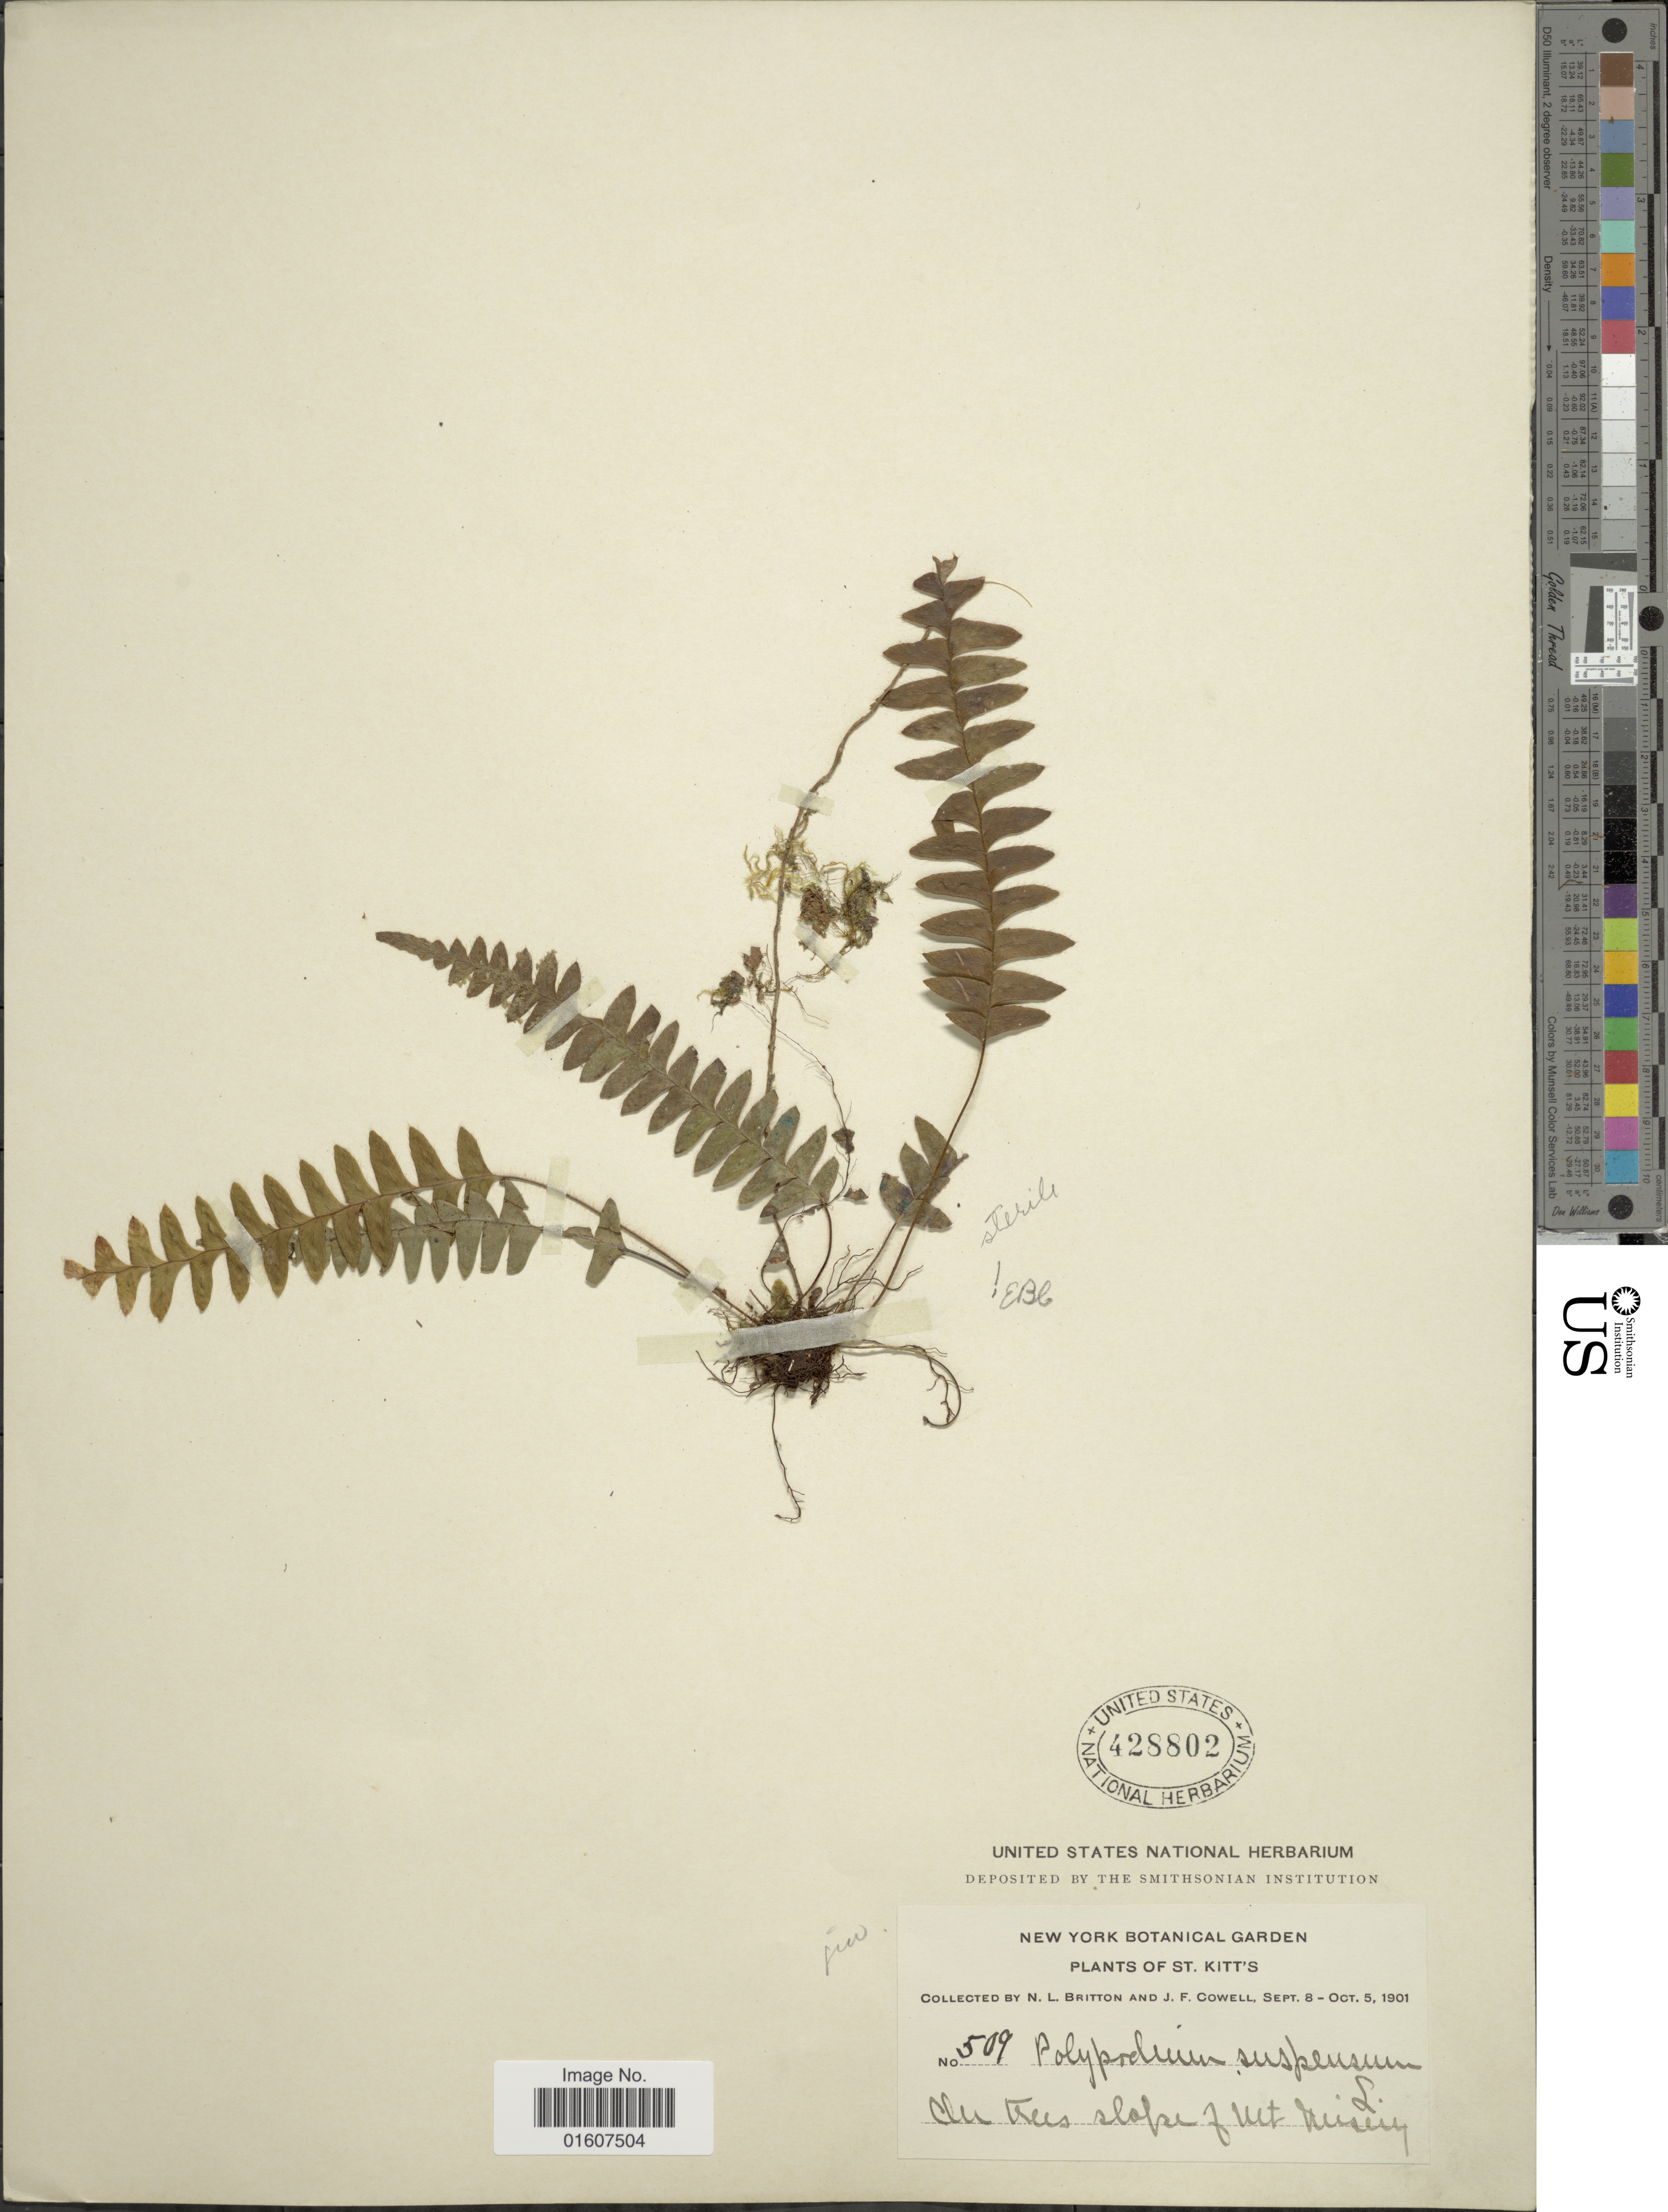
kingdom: Plantae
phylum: Tracheophyta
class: Polypodiopsida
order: Polypodiales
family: Polypodiaceae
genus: Terpsichore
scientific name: Terpsichore eggersii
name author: (Baker ex Hook.) A.R. Sm.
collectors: N. Britton & J. F. Cowell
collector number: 509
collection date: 1901-09-08/1901-10-05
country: St. Christopher-Nevis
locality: St. Kitt's, On trees slope of Mt. Misery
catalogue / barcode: US 428802